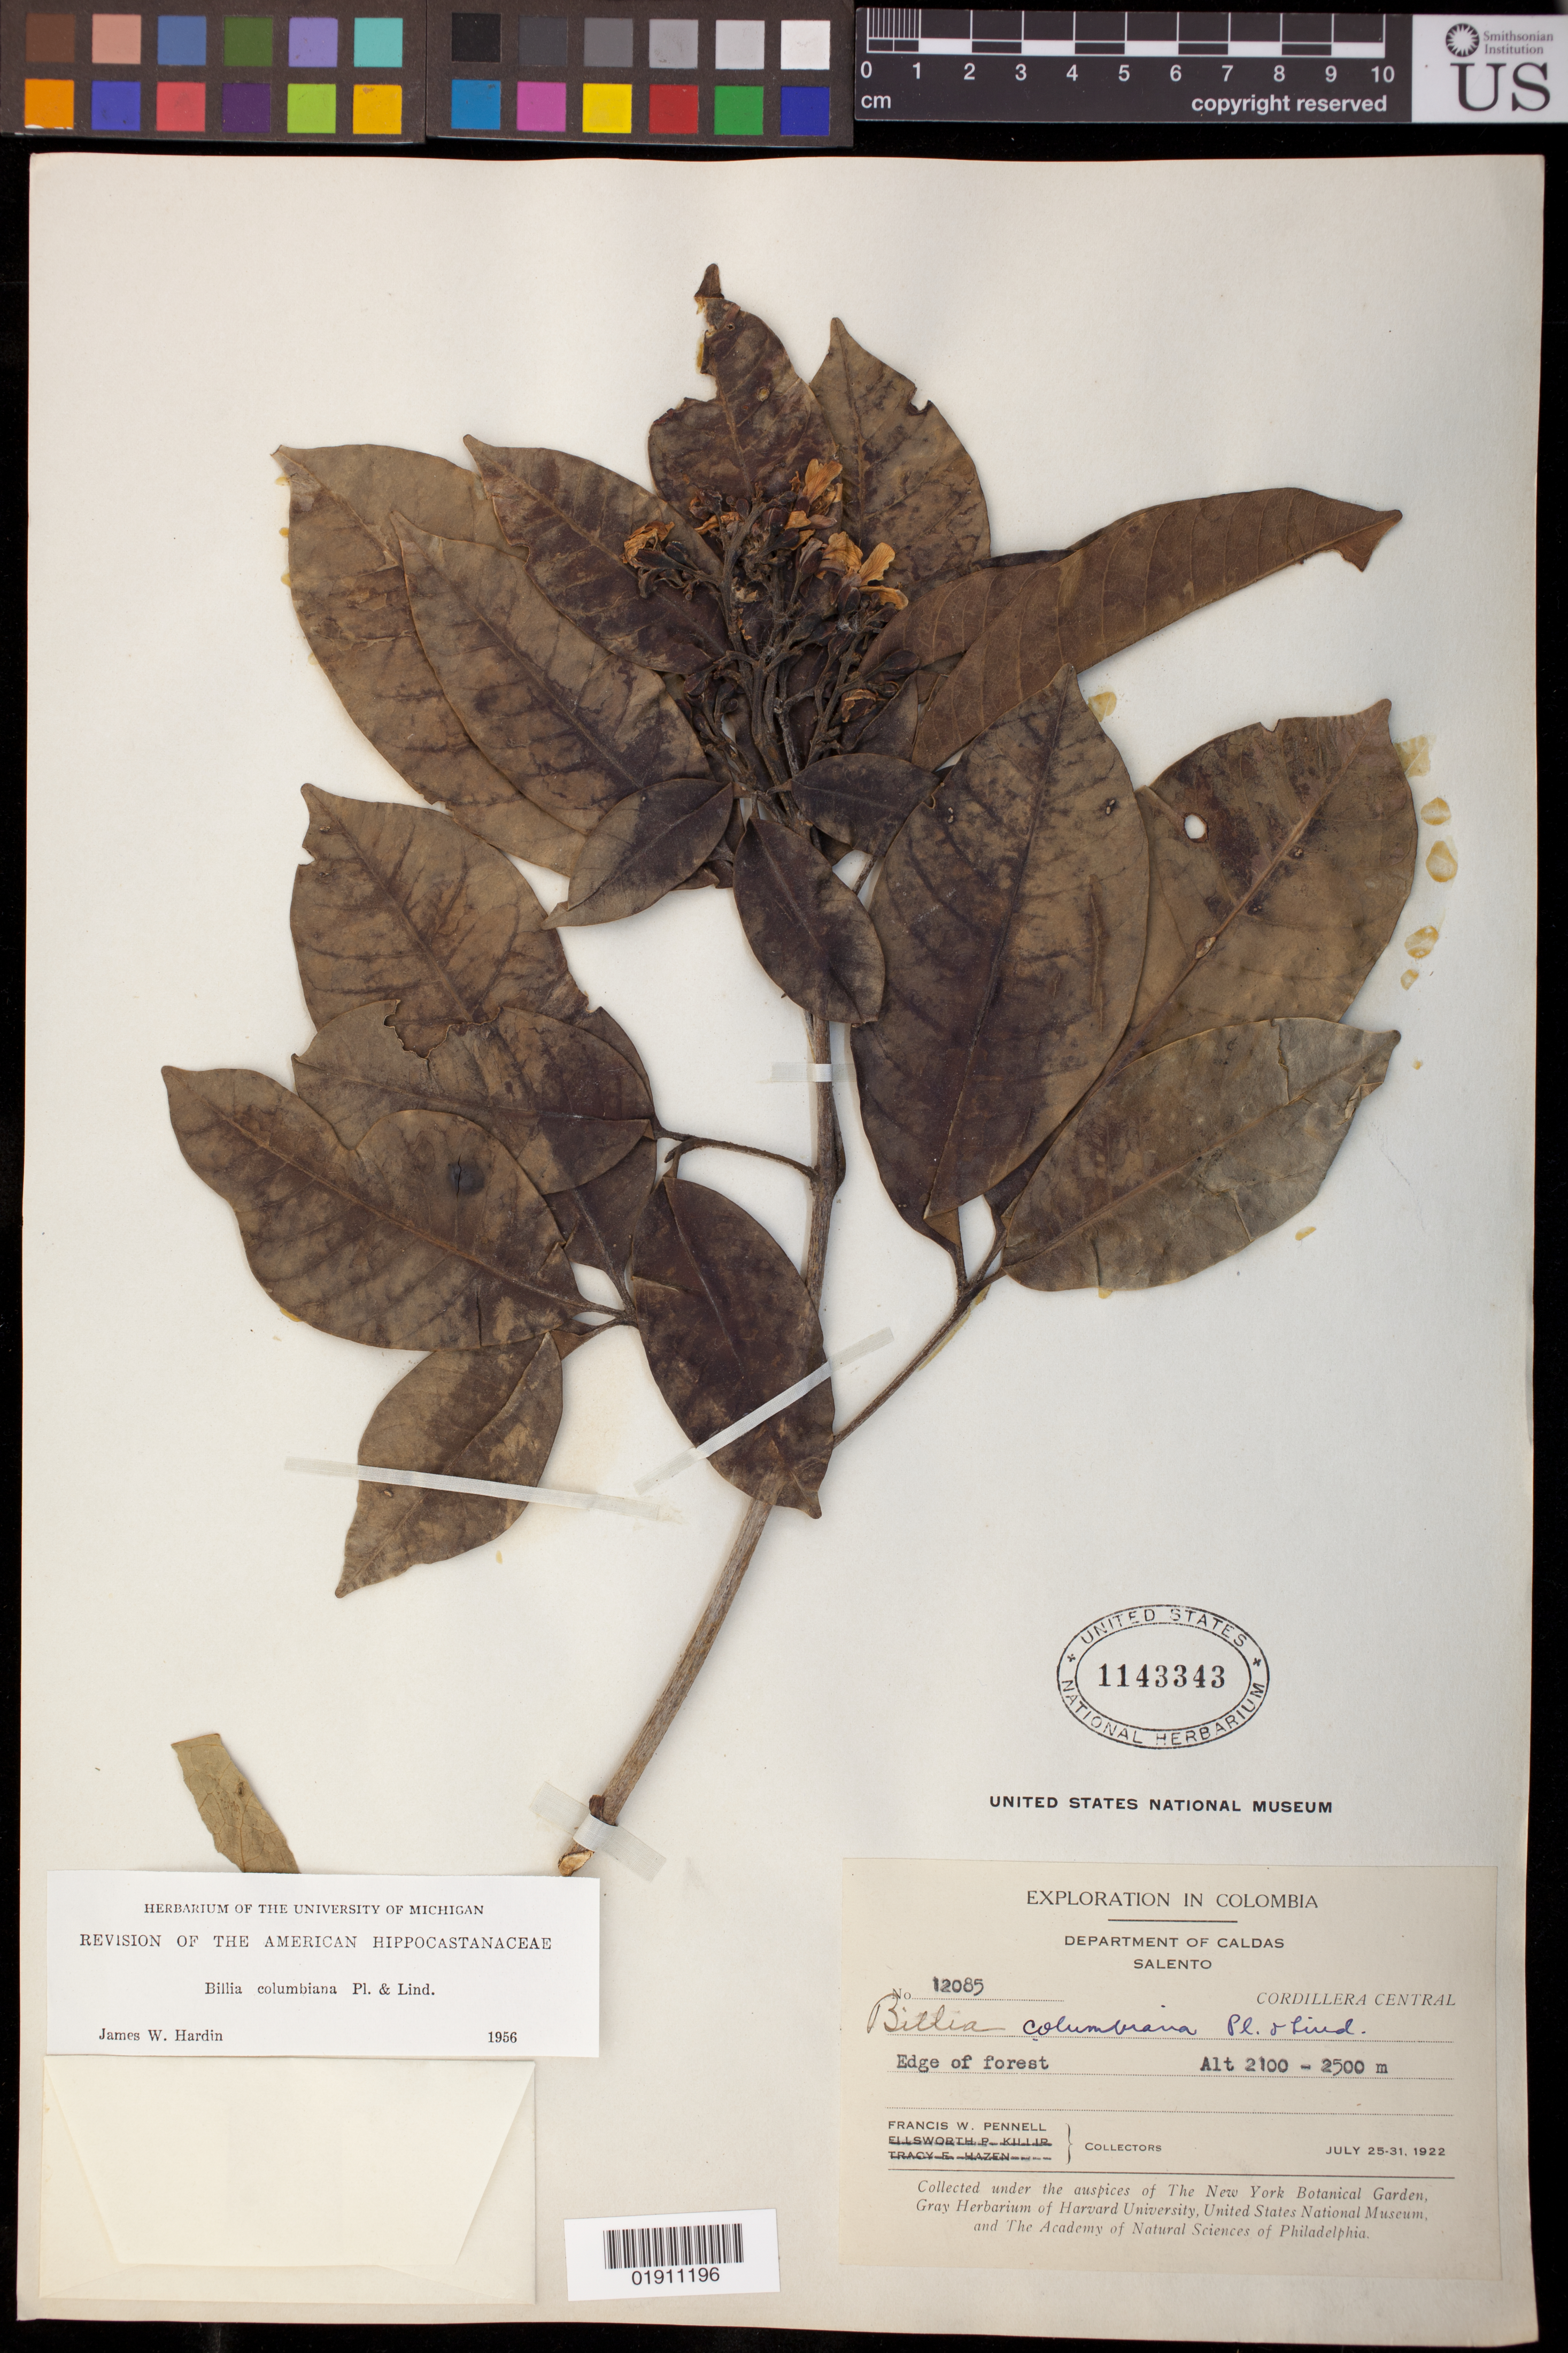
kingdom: Plantae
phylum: Tracheophyta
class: Magnoliopsida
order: Sapindales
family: Sapindaceae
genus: Billia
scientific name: Billia rosea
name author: (Planch. & Linden) C. Ulloa & P.M. Jørg.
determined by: Acevedo-Rodríguez, P., (BOT), Smithsonian Institution - National Museum of Natural History (UNITED STATES)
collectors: F. W. Pennell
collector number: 12085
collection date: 1922-07-25/1922-07-31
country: Colombia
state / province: Quindío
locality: Salento; Cordillera Central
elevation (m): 2100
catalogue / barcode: US 1143343